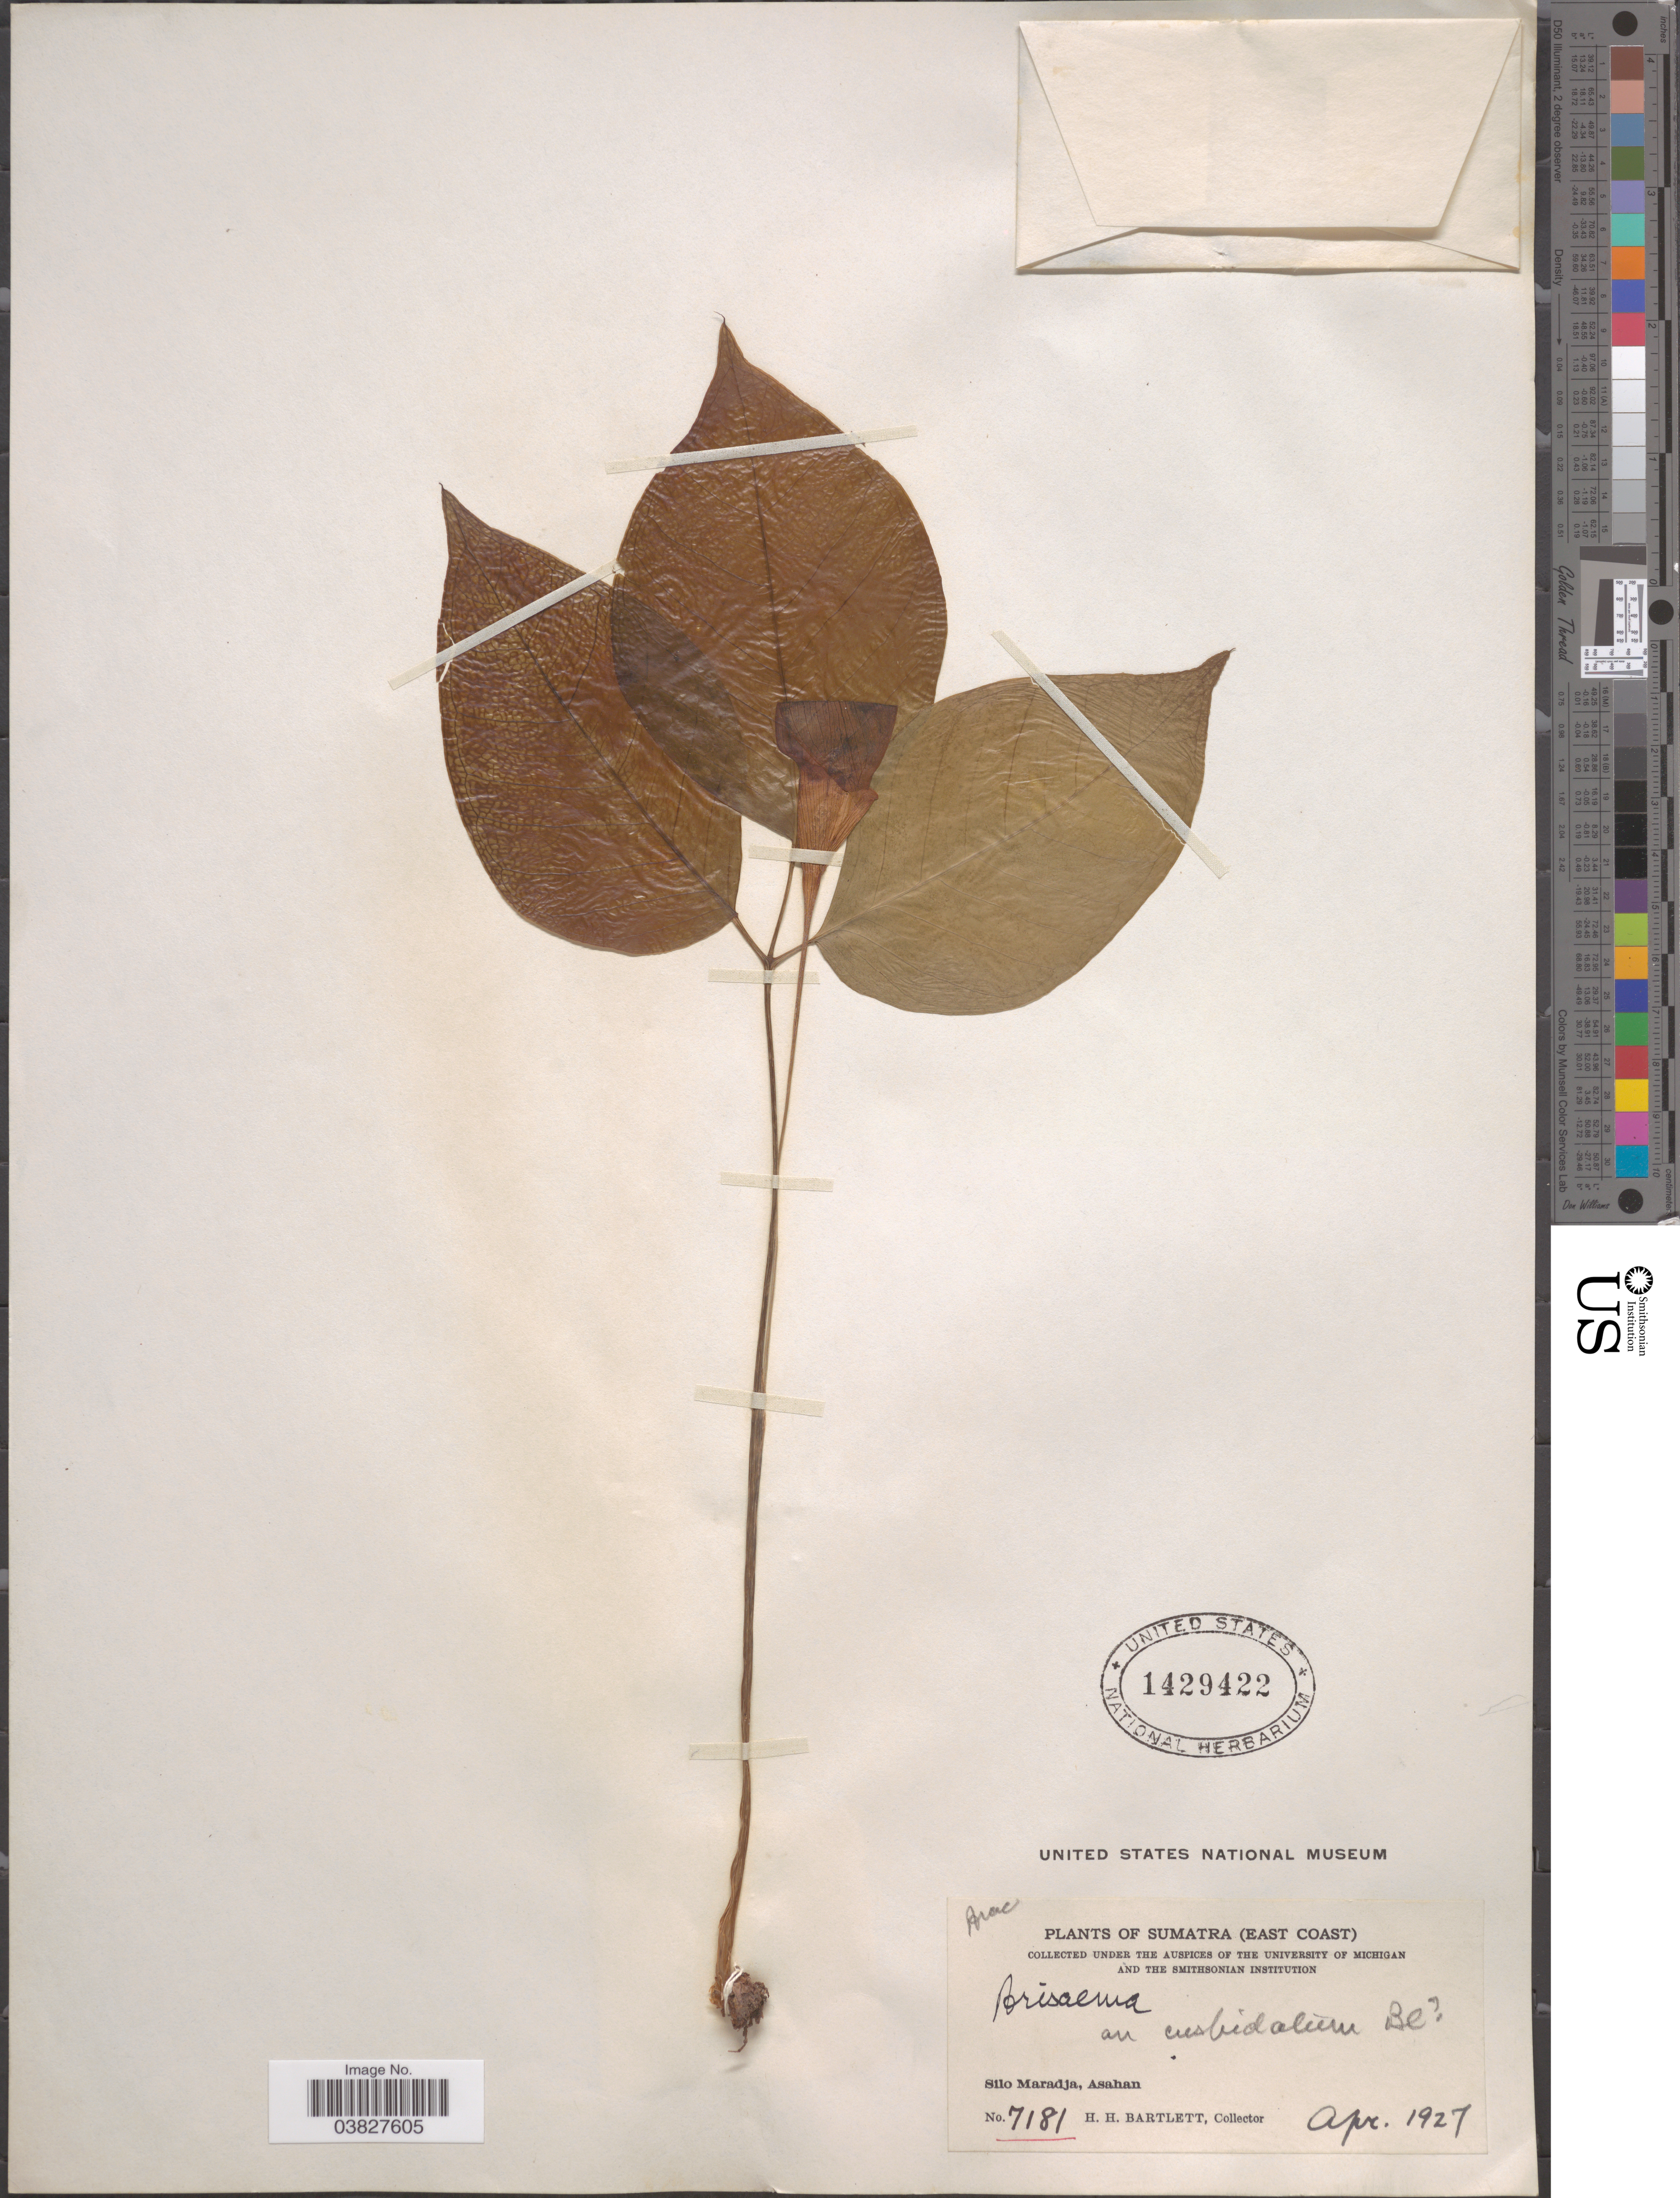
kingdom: Plantae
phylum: Tracheophyta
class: Liliopsida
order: Alismatales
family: Araceae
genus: Arisaema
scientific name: Arisaema filiforme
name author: (Reinw.) Blume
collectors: H. H. Bartlett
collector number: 7181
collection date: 1927-04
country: Indonesia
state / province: Sumatra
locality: East Coast. Silo Maradja, Asahan.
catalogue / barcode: US 1429422